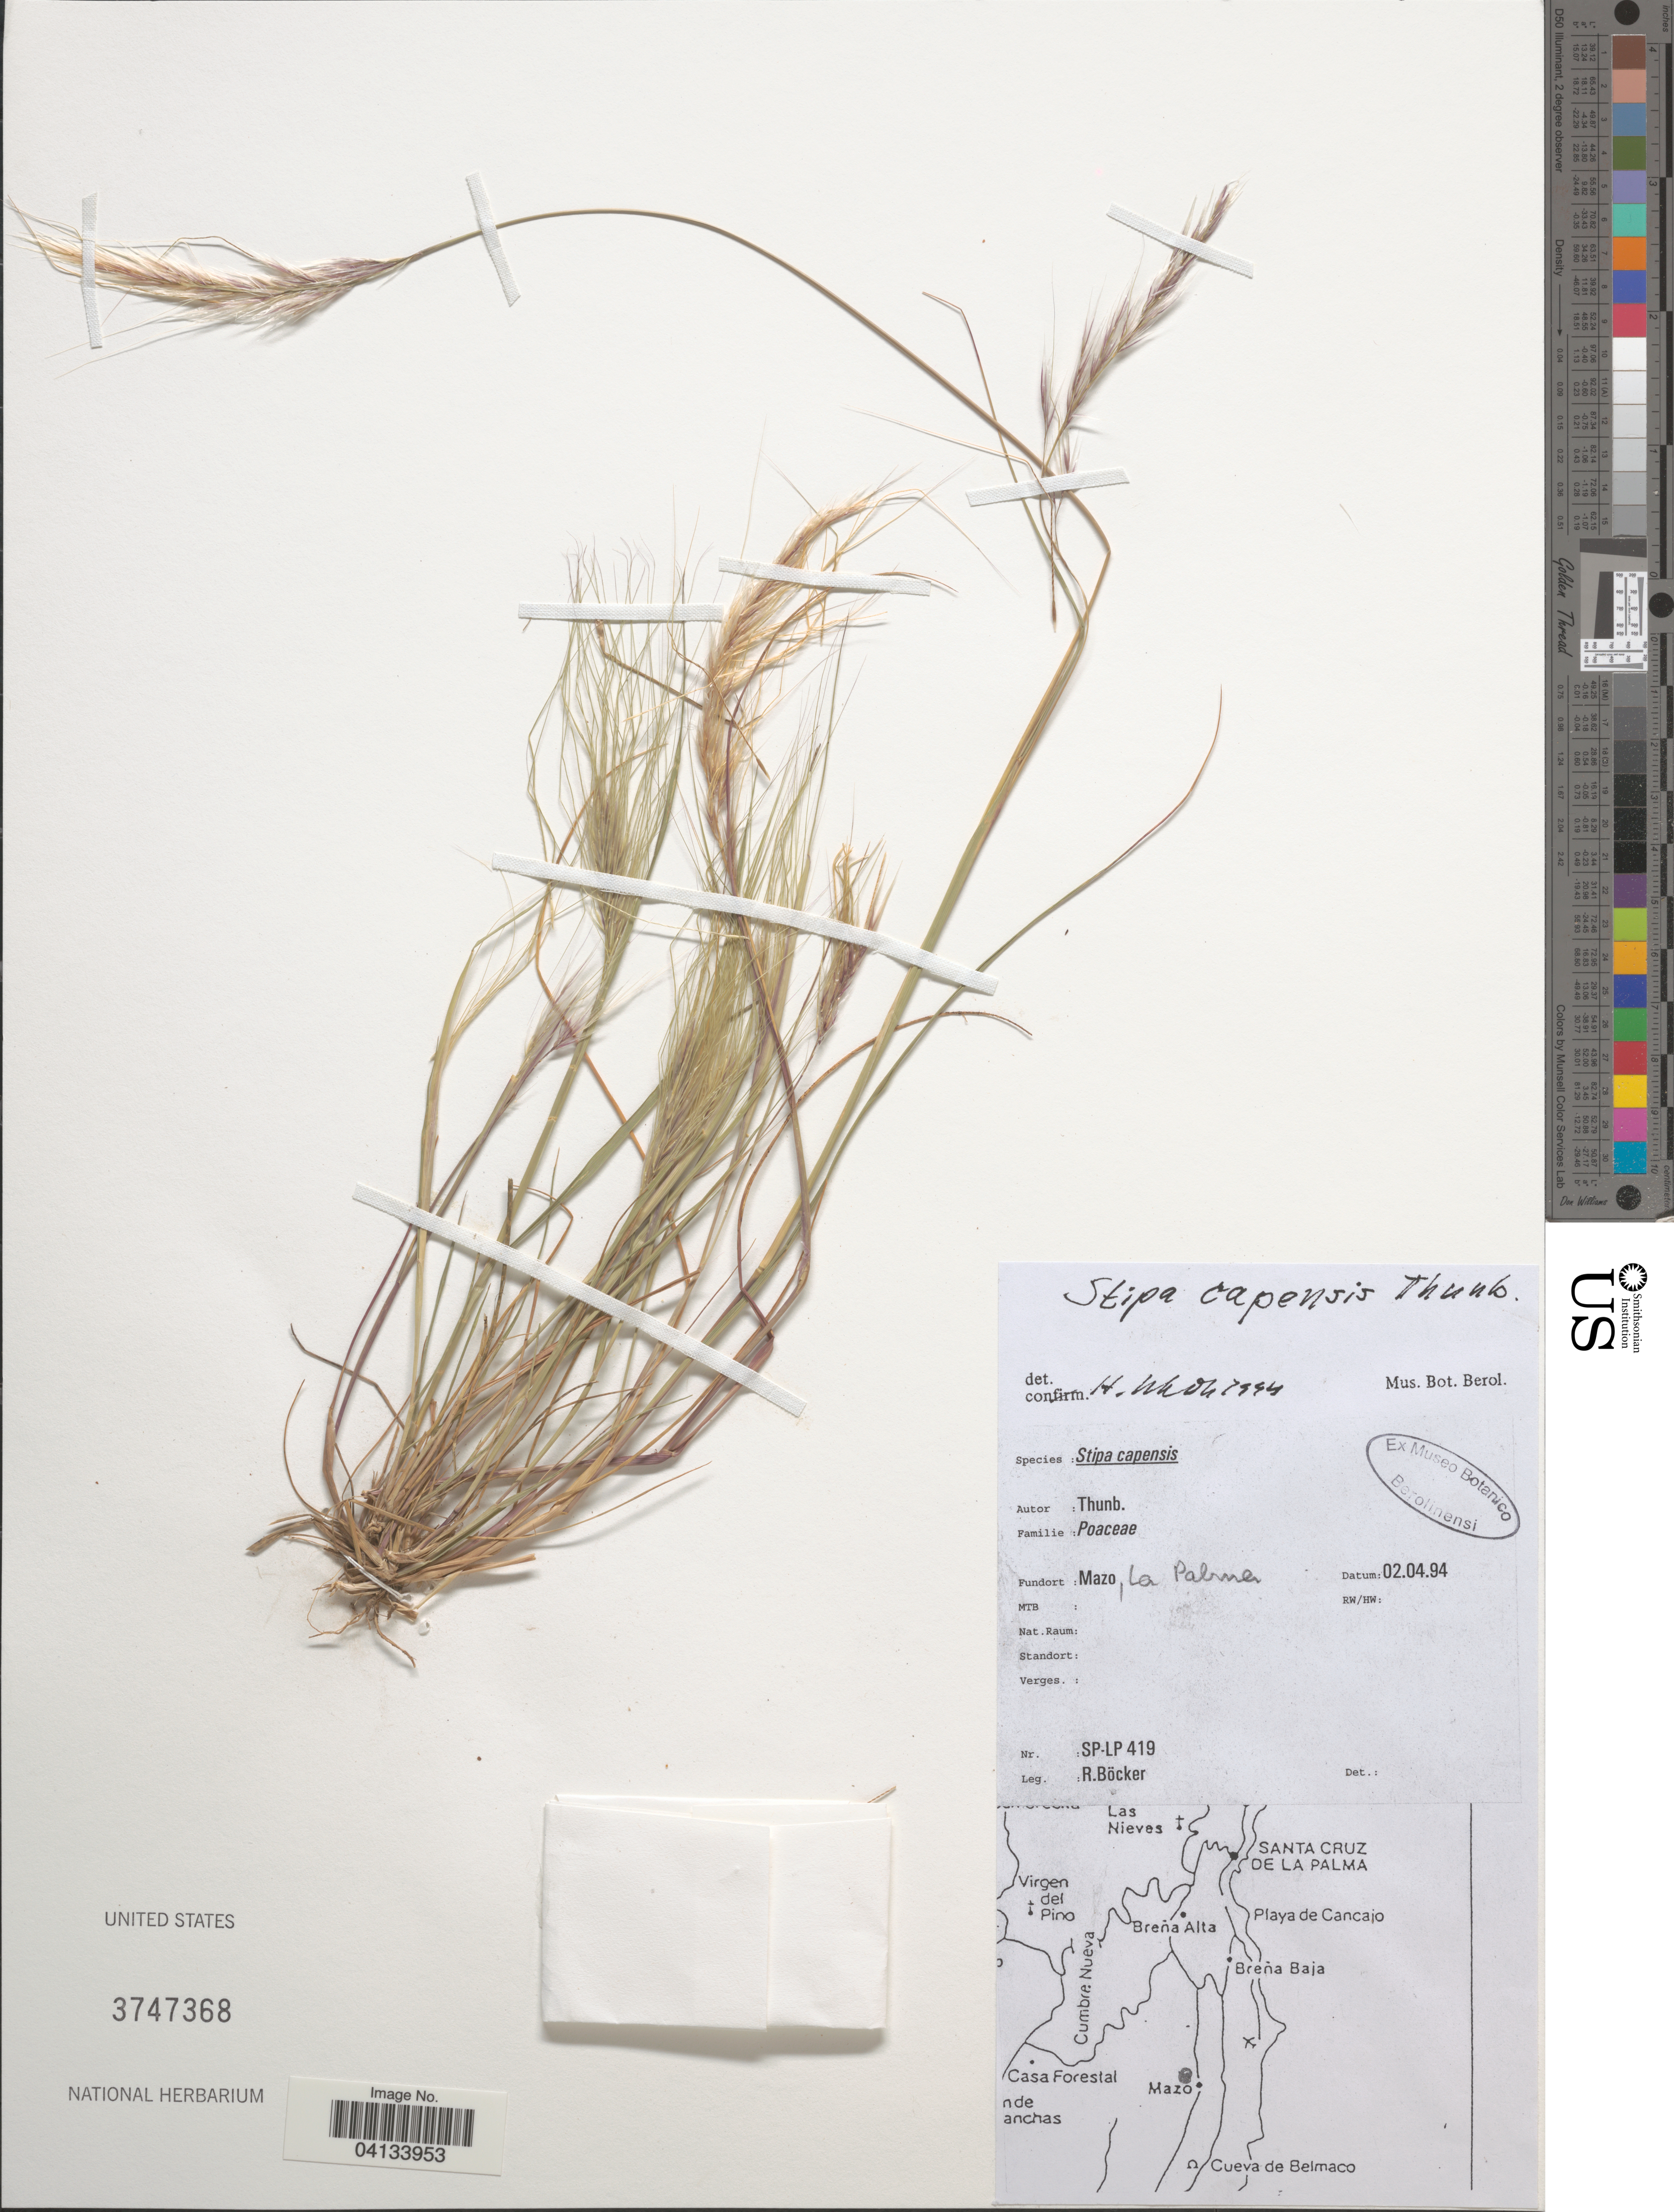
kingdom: Plantae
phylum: Tracheophyta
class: Liliopsida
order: Poales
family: Poaceae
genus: Stipa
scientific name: Stipa capensis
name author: Thunb.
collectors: R. Böcker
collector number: SP-LP419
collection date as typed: Transcribed d/m/y: 2/4/94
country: Spain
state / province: Canarias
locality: Mazo, La Palma.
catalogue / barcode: US 3747368